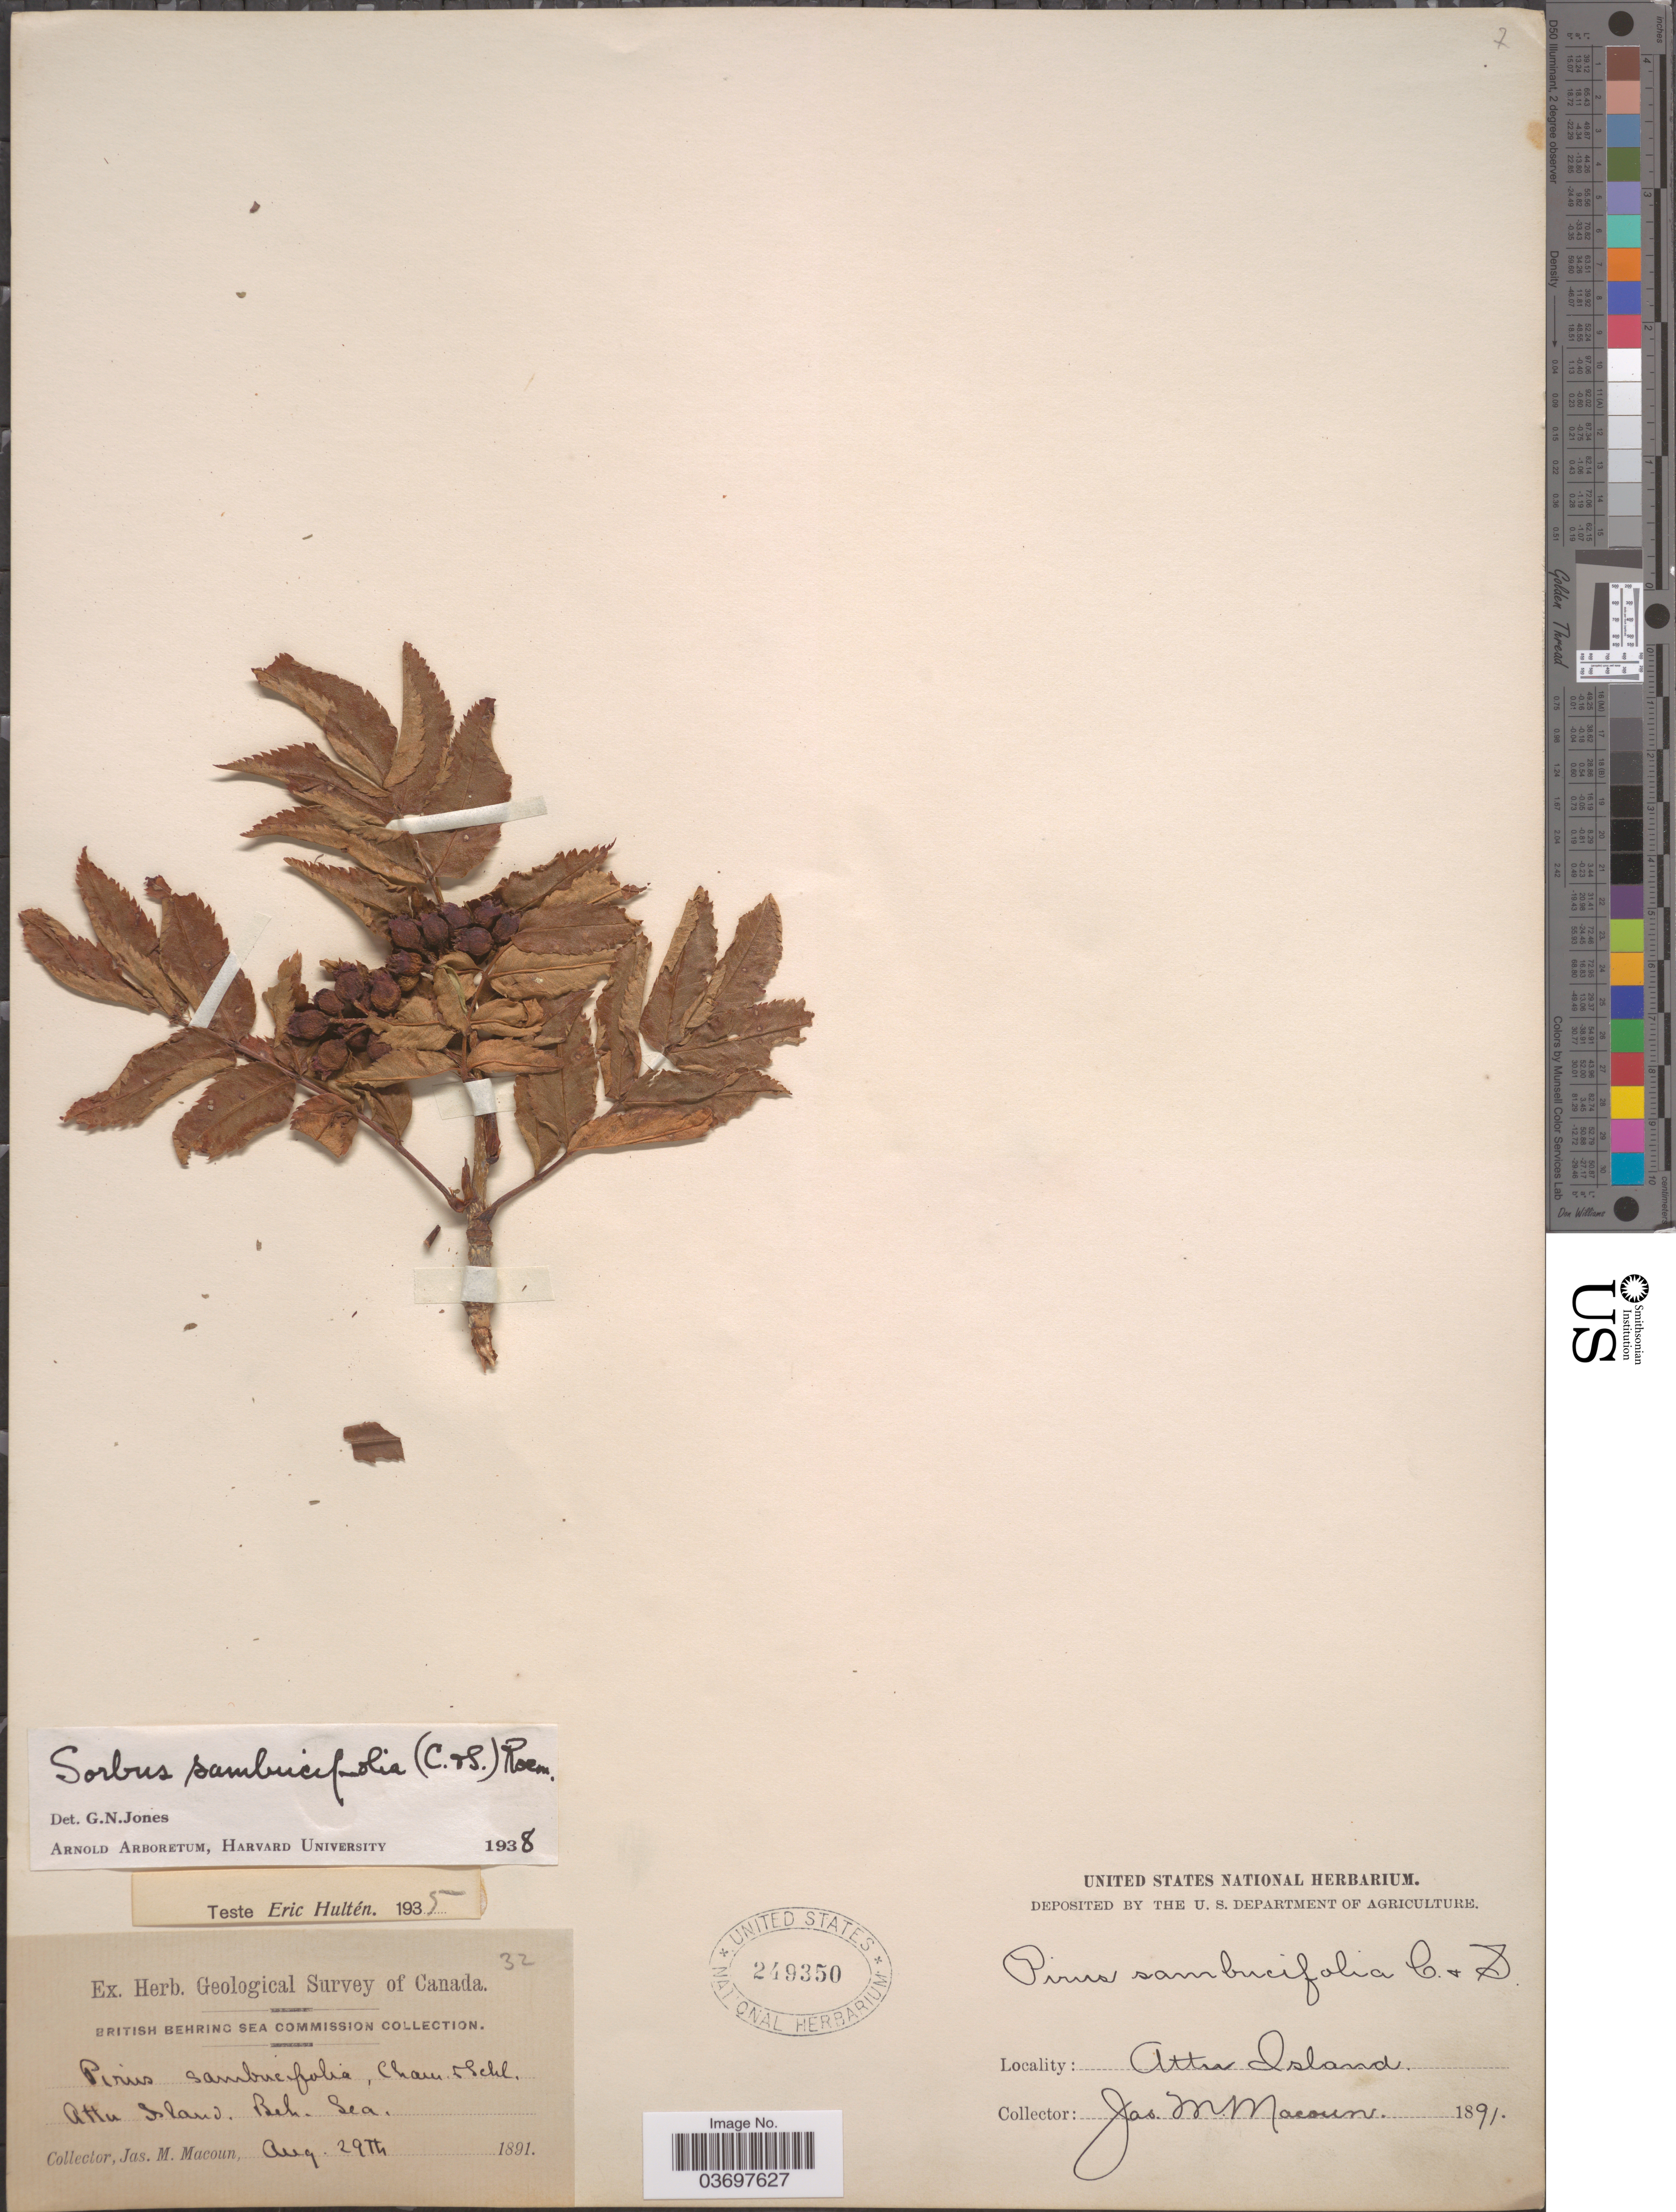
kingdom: Plantae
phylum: Tracheophyta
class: Magnoliopsida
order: Rosales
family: Rosaceae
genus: Sorbus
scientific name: Sorbus sambucifolia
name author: (Cham. & Schltdl.) M. Roem.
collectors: J. M. Macoun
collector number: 32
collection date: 1891-08-29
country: United States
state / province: Alaska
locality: British Behring Sea. Attu Island.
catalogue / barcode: US 249350